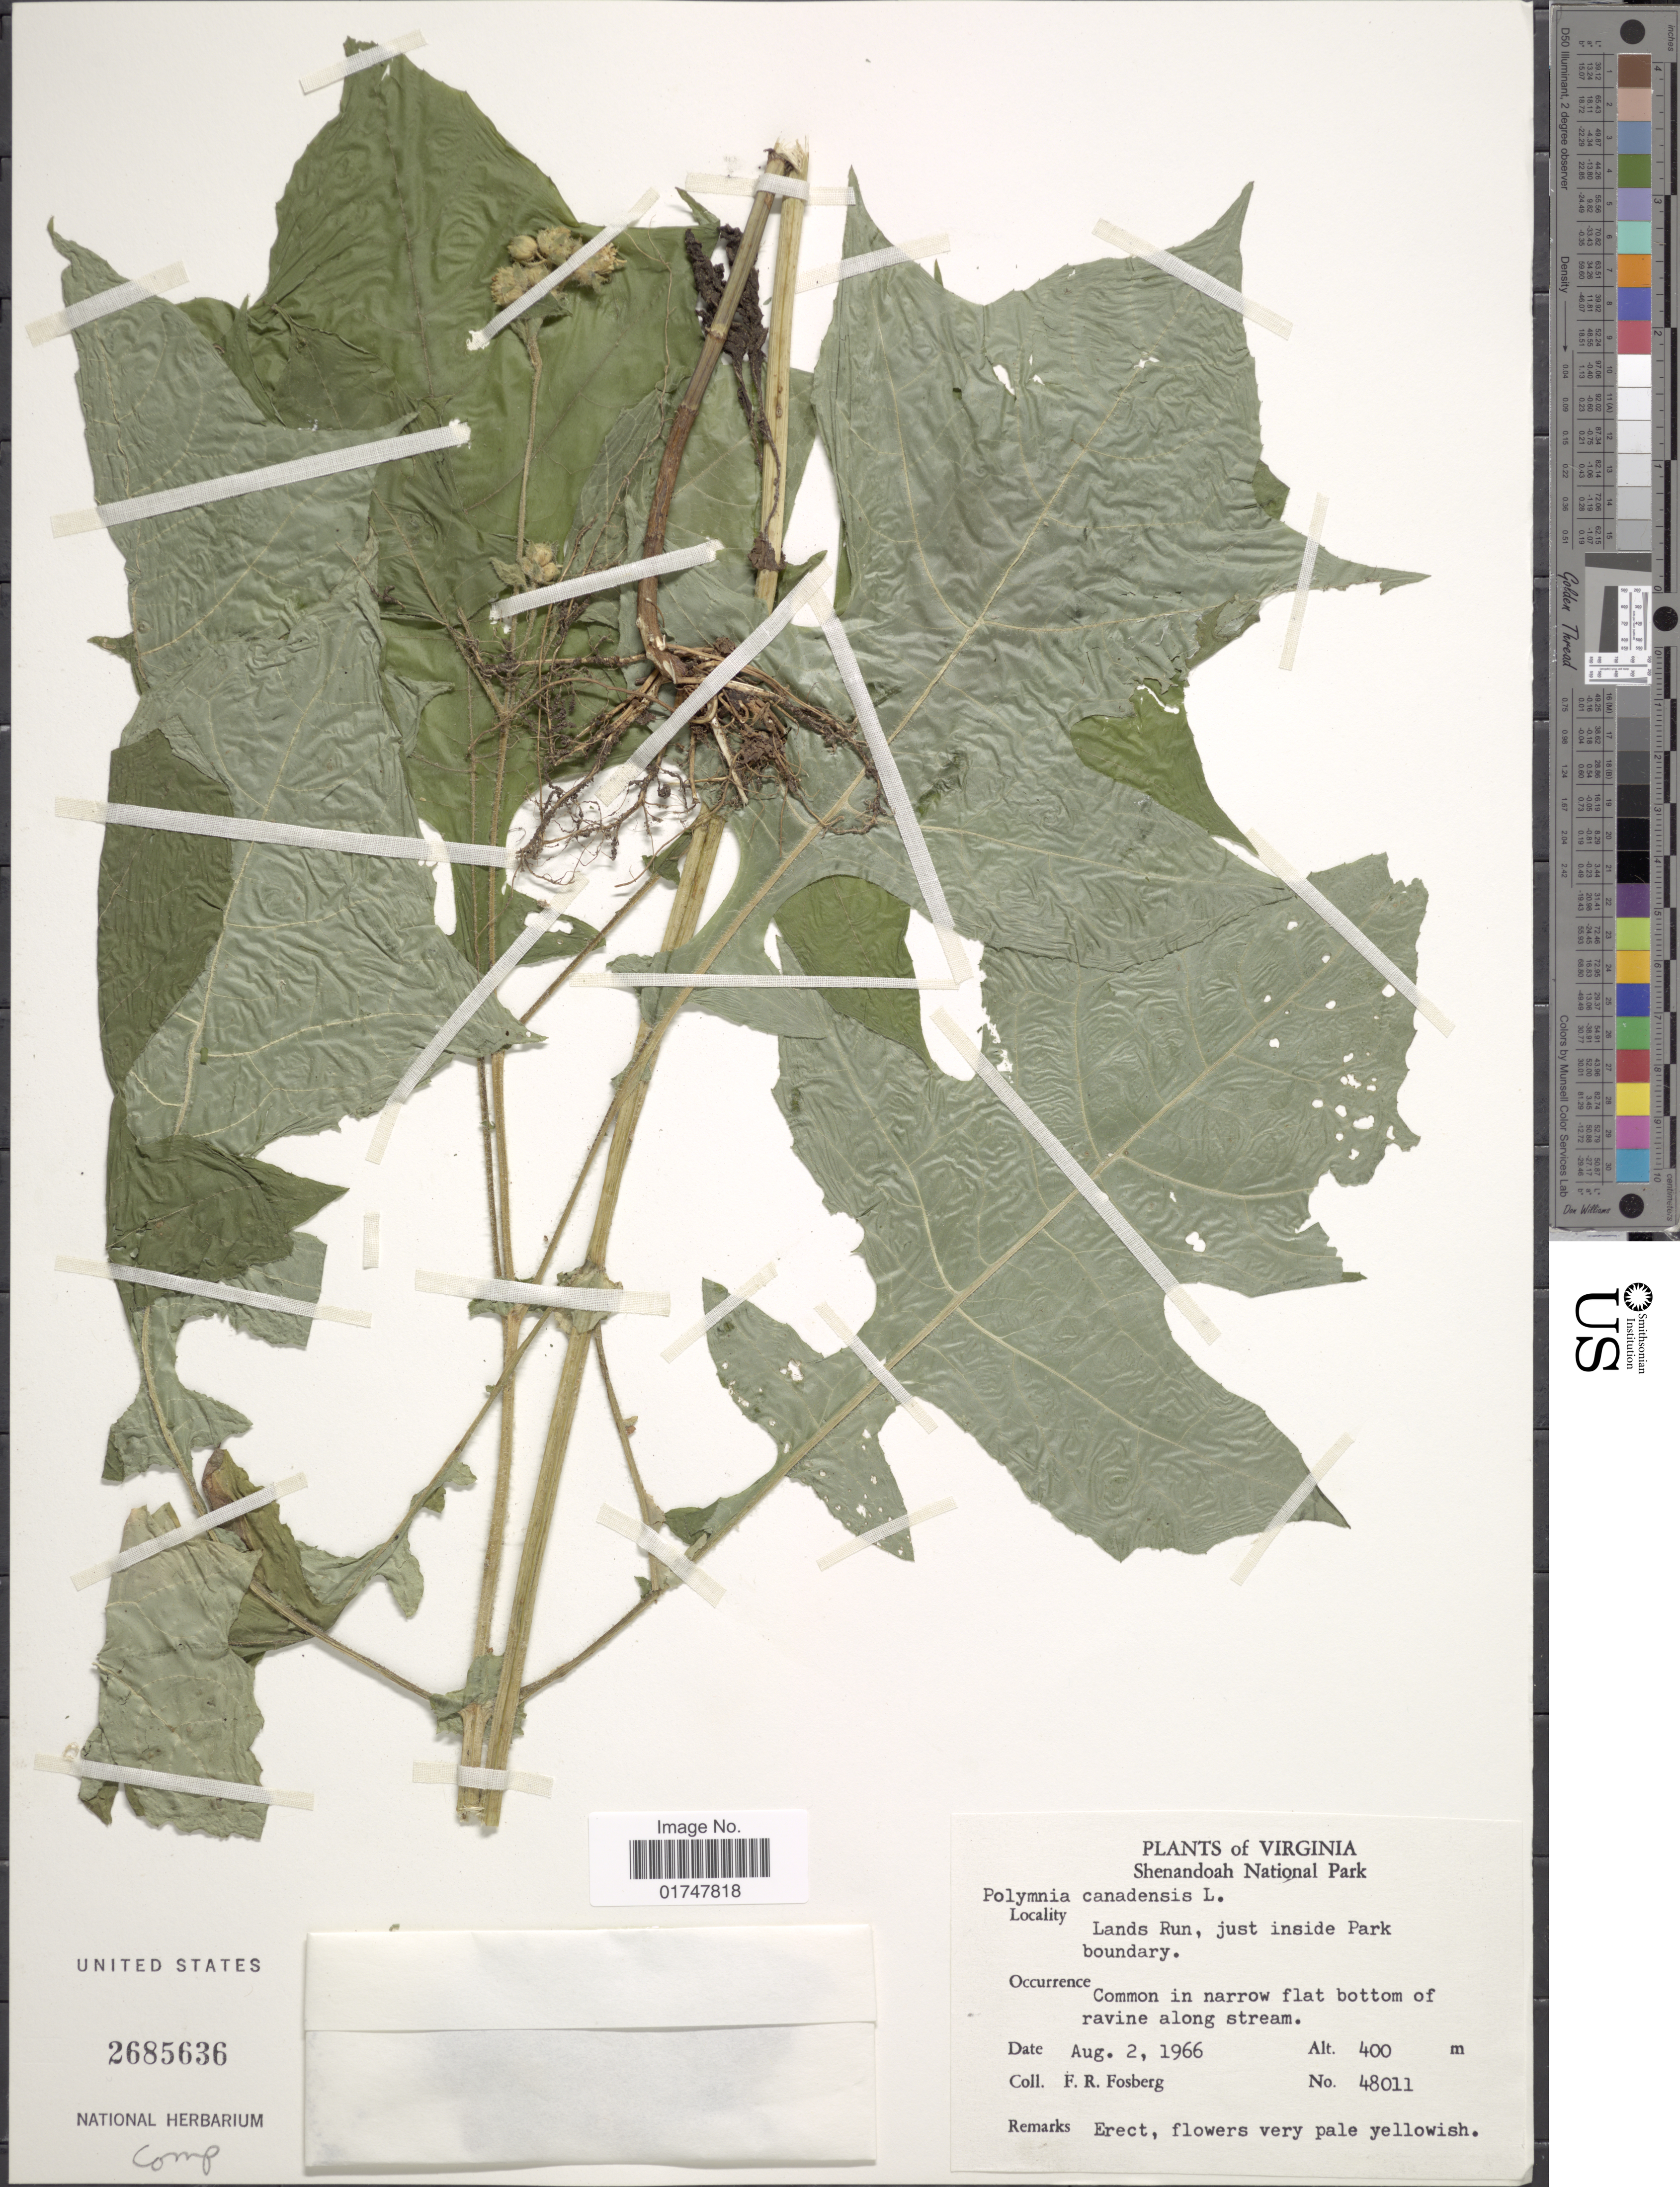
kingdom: Plantae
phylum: Tracheophyta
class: Magnoliopsida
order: Asterales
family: Asteraceae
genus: Polymnia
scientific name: Polymnia canadensis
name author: L.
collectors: F. R. Fosberg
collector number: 48011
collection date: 1966-08-02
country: United States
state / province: Virginia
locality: Shenandoah National Park, Lands Run, just inside Park boundary, common in narrow flat bottom of ravine along stream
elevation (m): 400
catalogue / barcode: US 2685636